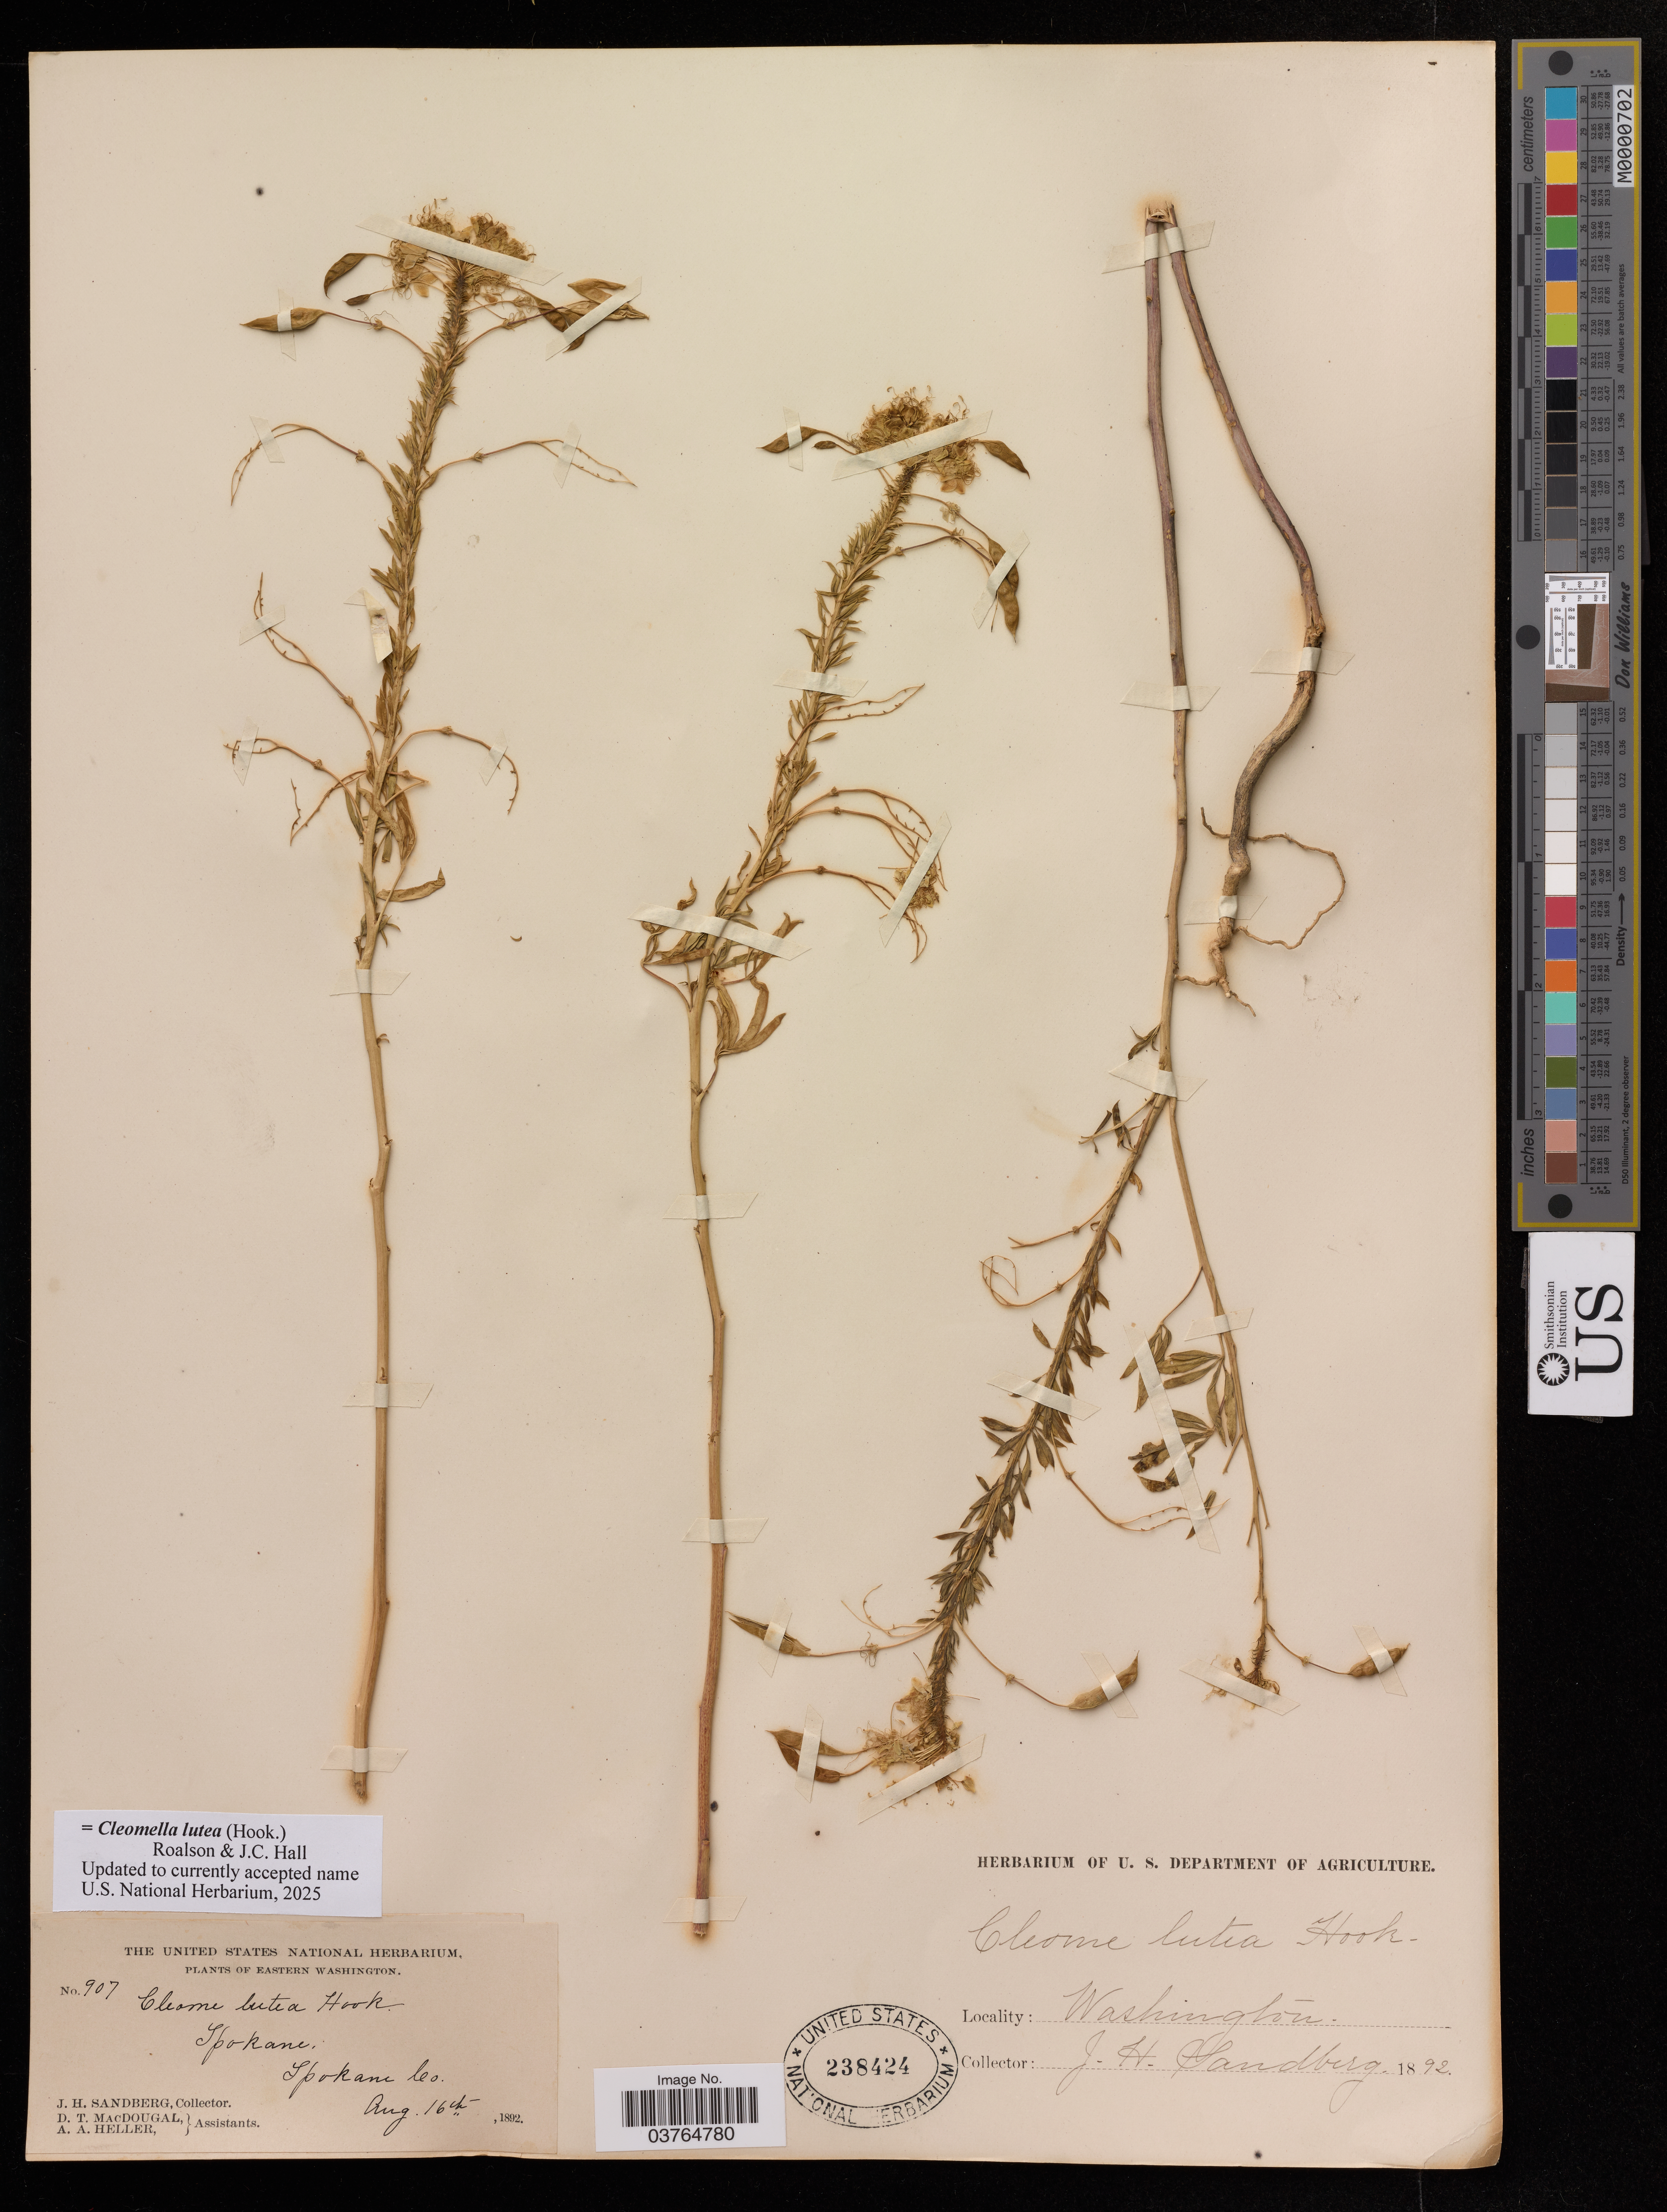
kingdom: Plantae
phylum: Tracheophyta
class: Magnoliopsida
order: Brassicales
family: Cleomaceae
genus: Cleomella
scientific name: Cleomella lutea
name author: (Hook.) Roalson & J.C. Hall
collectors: J. H. Sandberg, D. T. MacDougal & A. A. Heller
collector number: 907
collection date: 1892-08-16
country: United States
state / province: Washington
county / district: Spokane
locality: Spokane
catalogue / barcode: US 238424